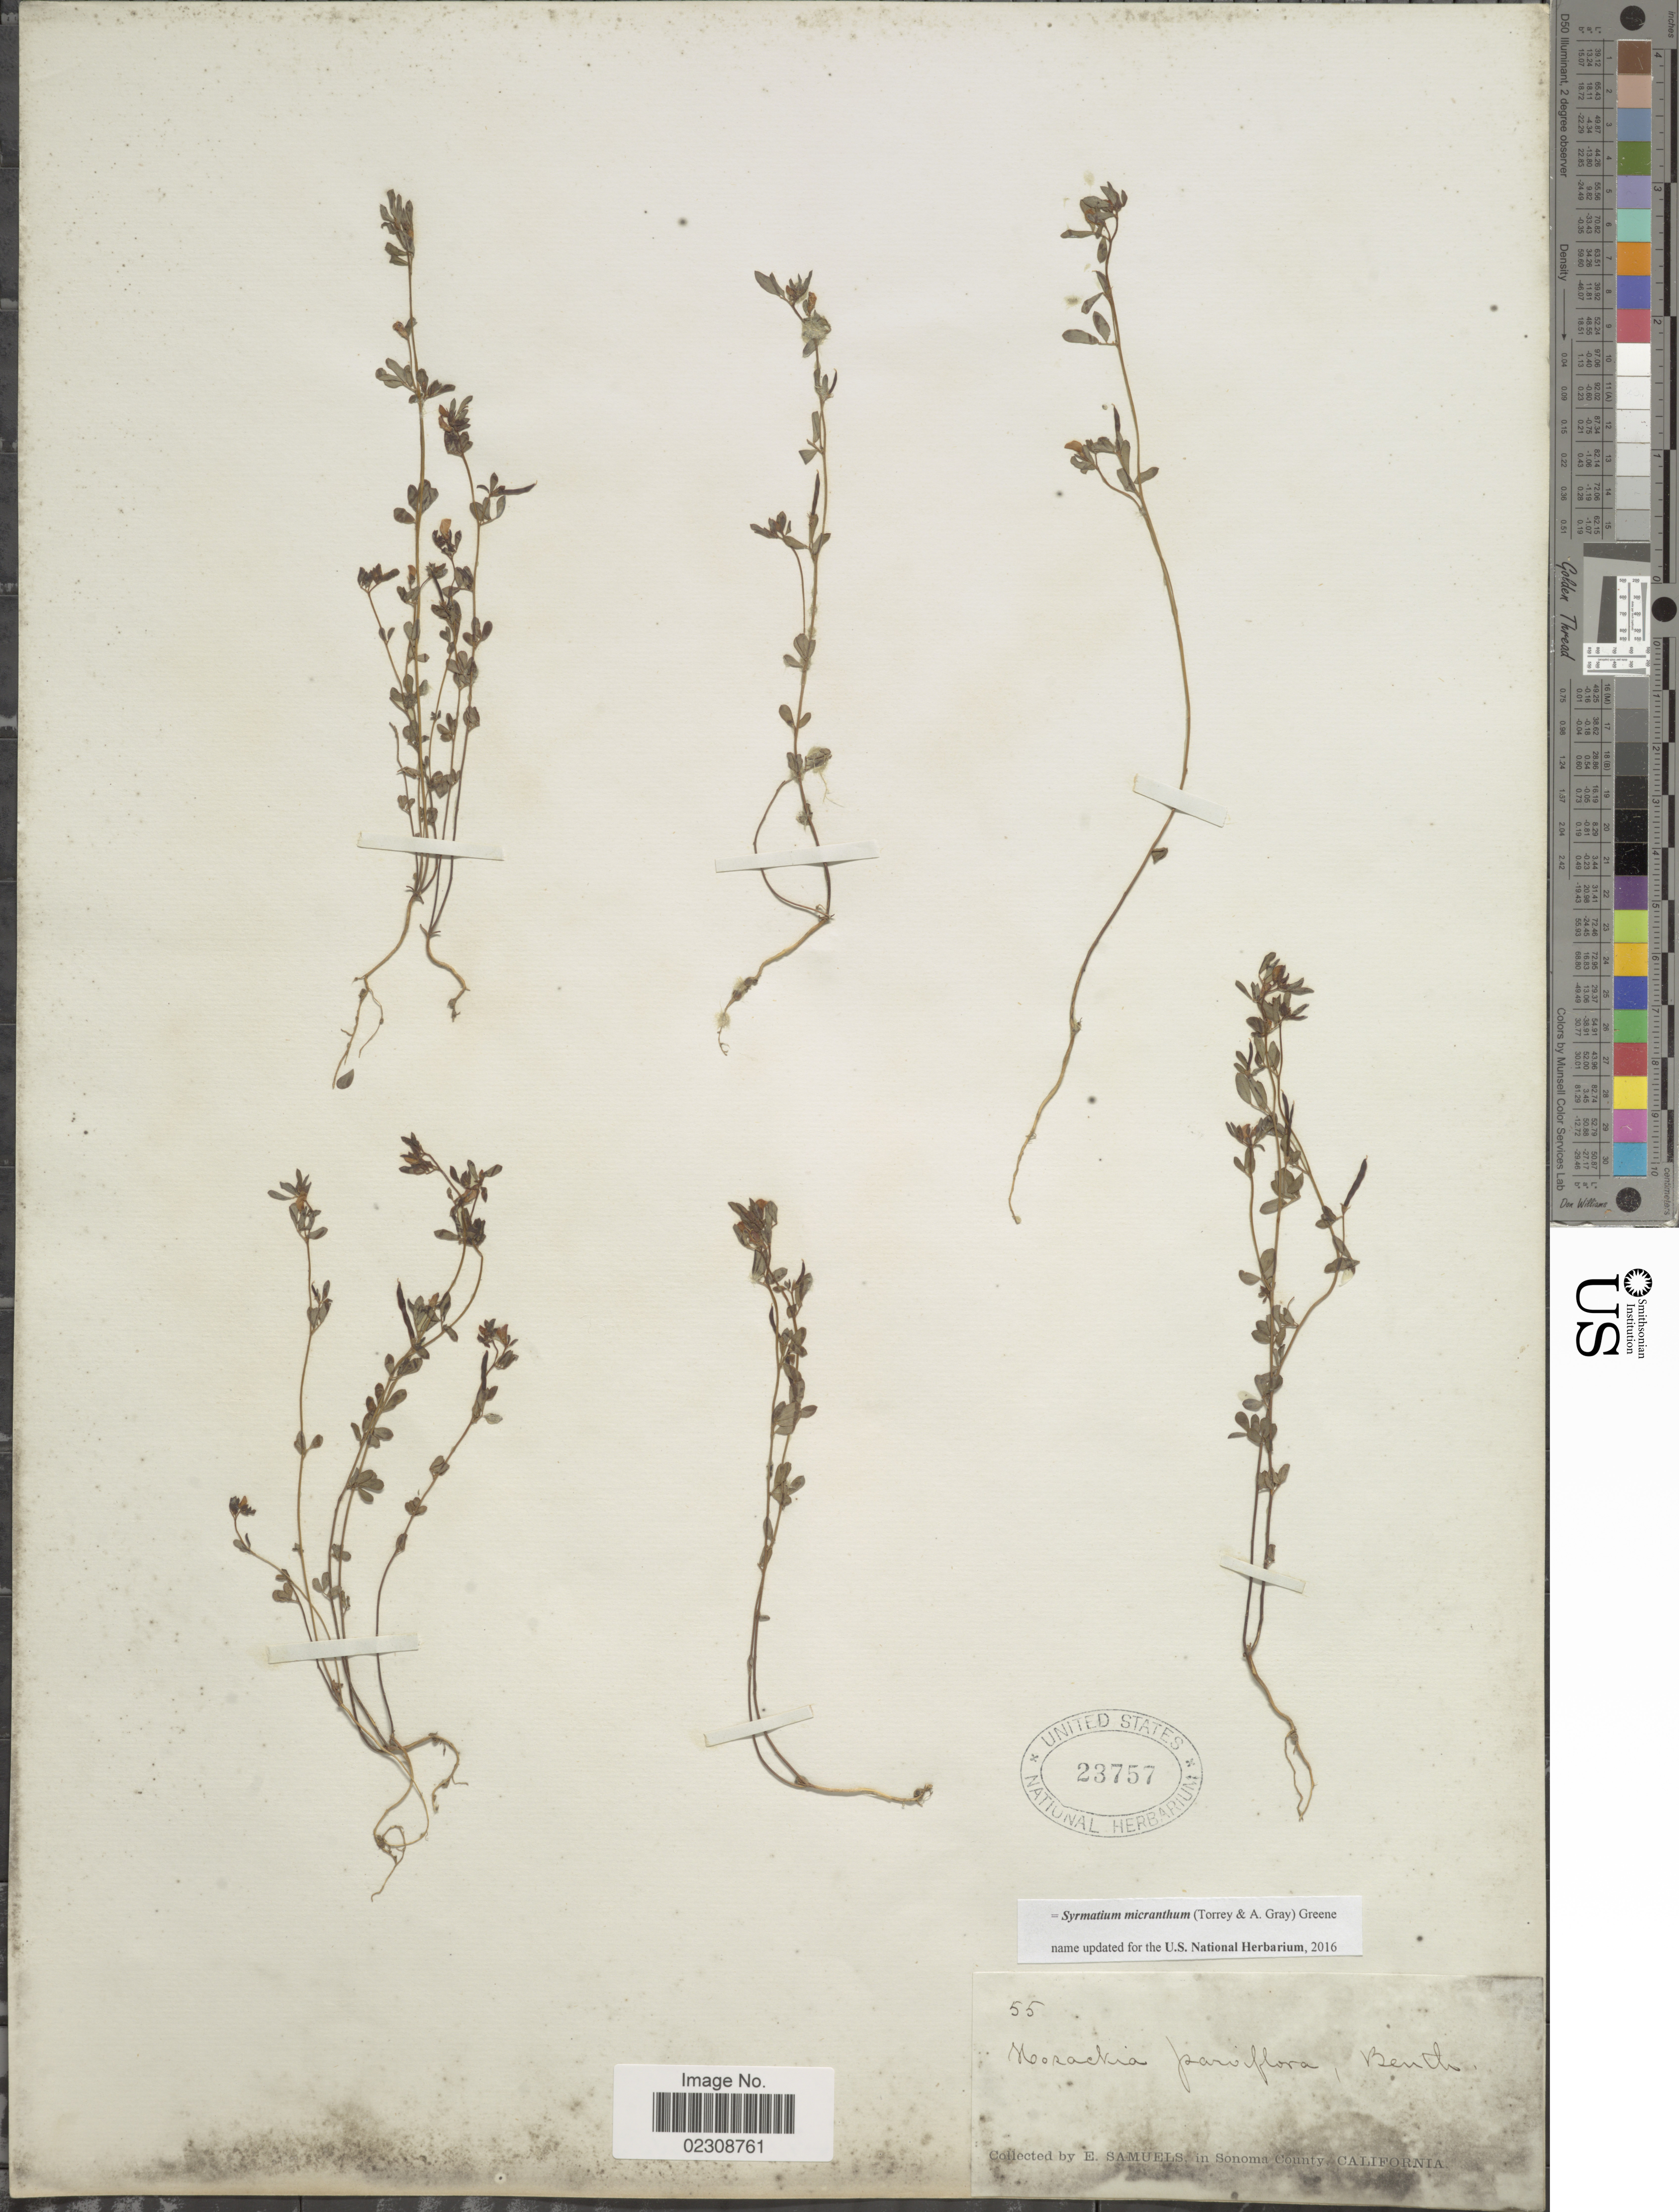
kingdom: Plantae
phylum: Tracheophyta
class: Magnoliopsida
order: Fabales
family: Fabaceae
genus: Syrmatium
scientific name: Syrmatium micranthum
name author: (Torr. & A. Gray) Greene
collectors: E. Samuels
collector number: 55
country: United States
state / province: California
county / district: Sonoma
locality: Sonoma County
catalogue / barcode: US 23757